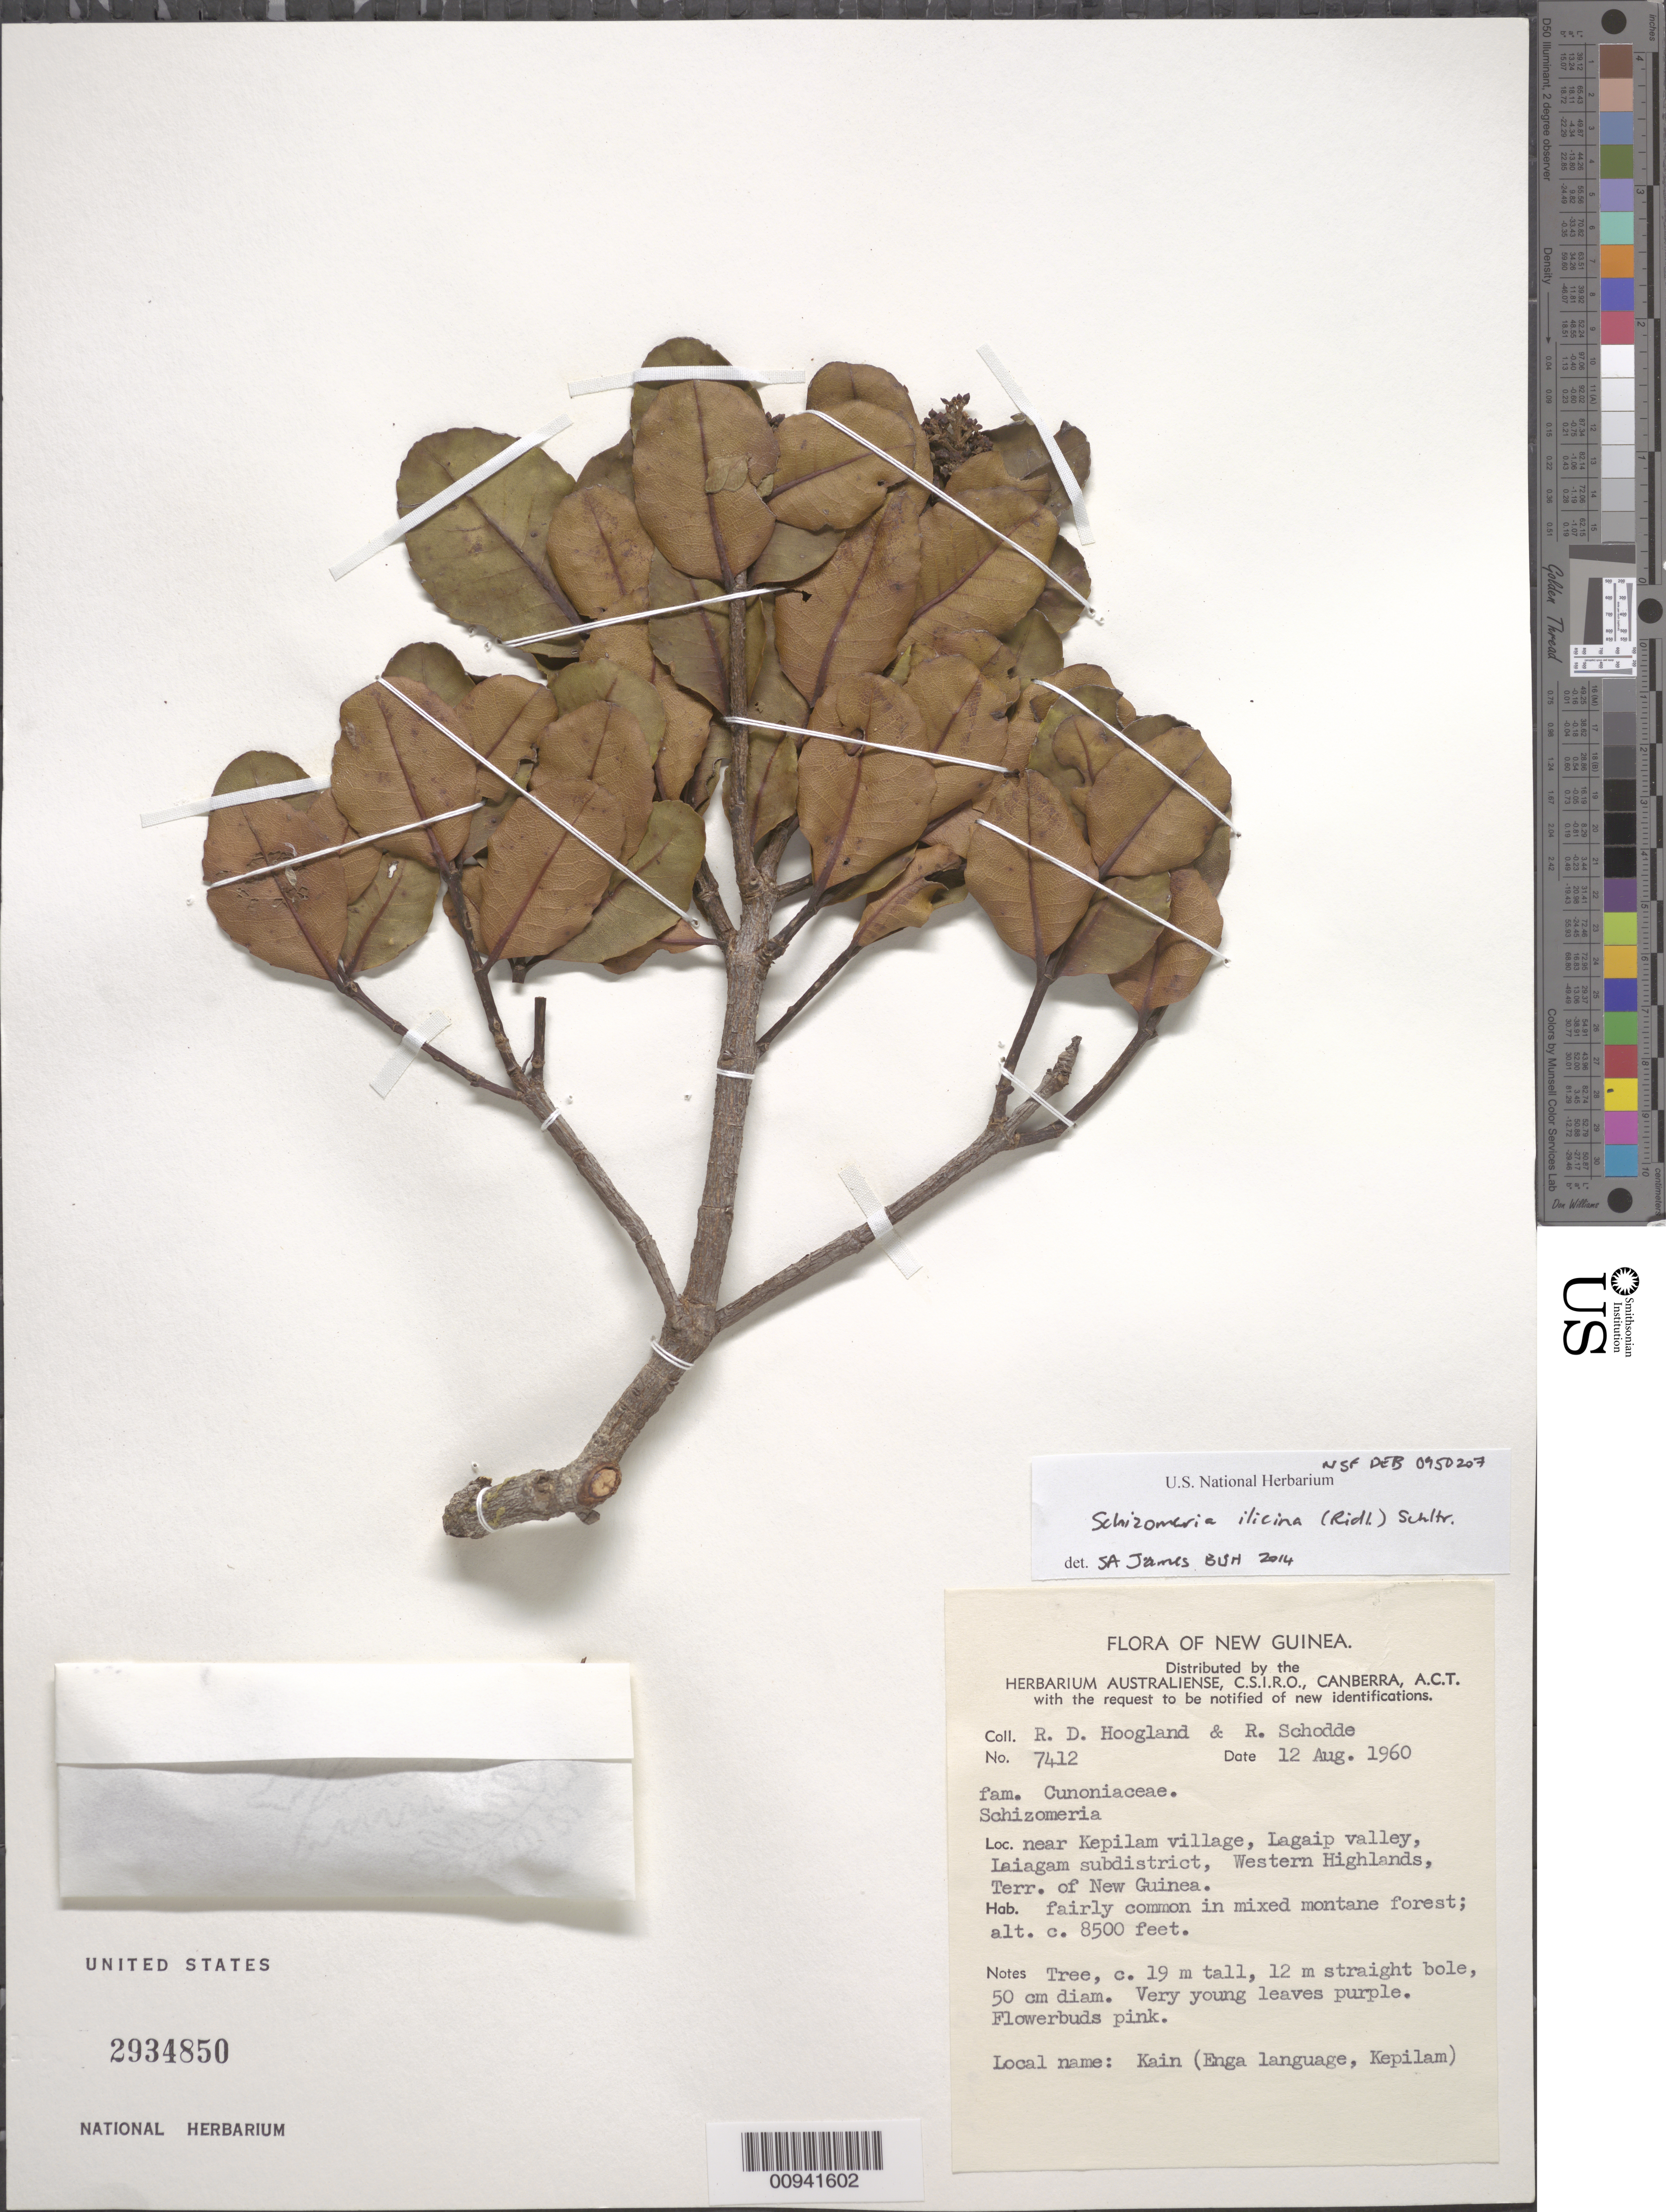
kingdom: Plantae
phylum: Tracheophyta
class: Magnoliopsida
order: Oxalidales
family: Cunoniaceae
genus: Schizomeria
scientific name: Schizomeria sp.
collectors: R. D. Hoogland & R. Schodde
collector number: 7412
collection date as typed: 12 Aug 1960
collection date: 1960-08-12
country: Papua New Guinea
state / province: Enga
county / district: Laiagam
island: New Guinea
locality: near Kepilam village, Lagaip valley, Laiagam subdistrict.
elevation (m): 2591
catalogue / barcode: US 2934850